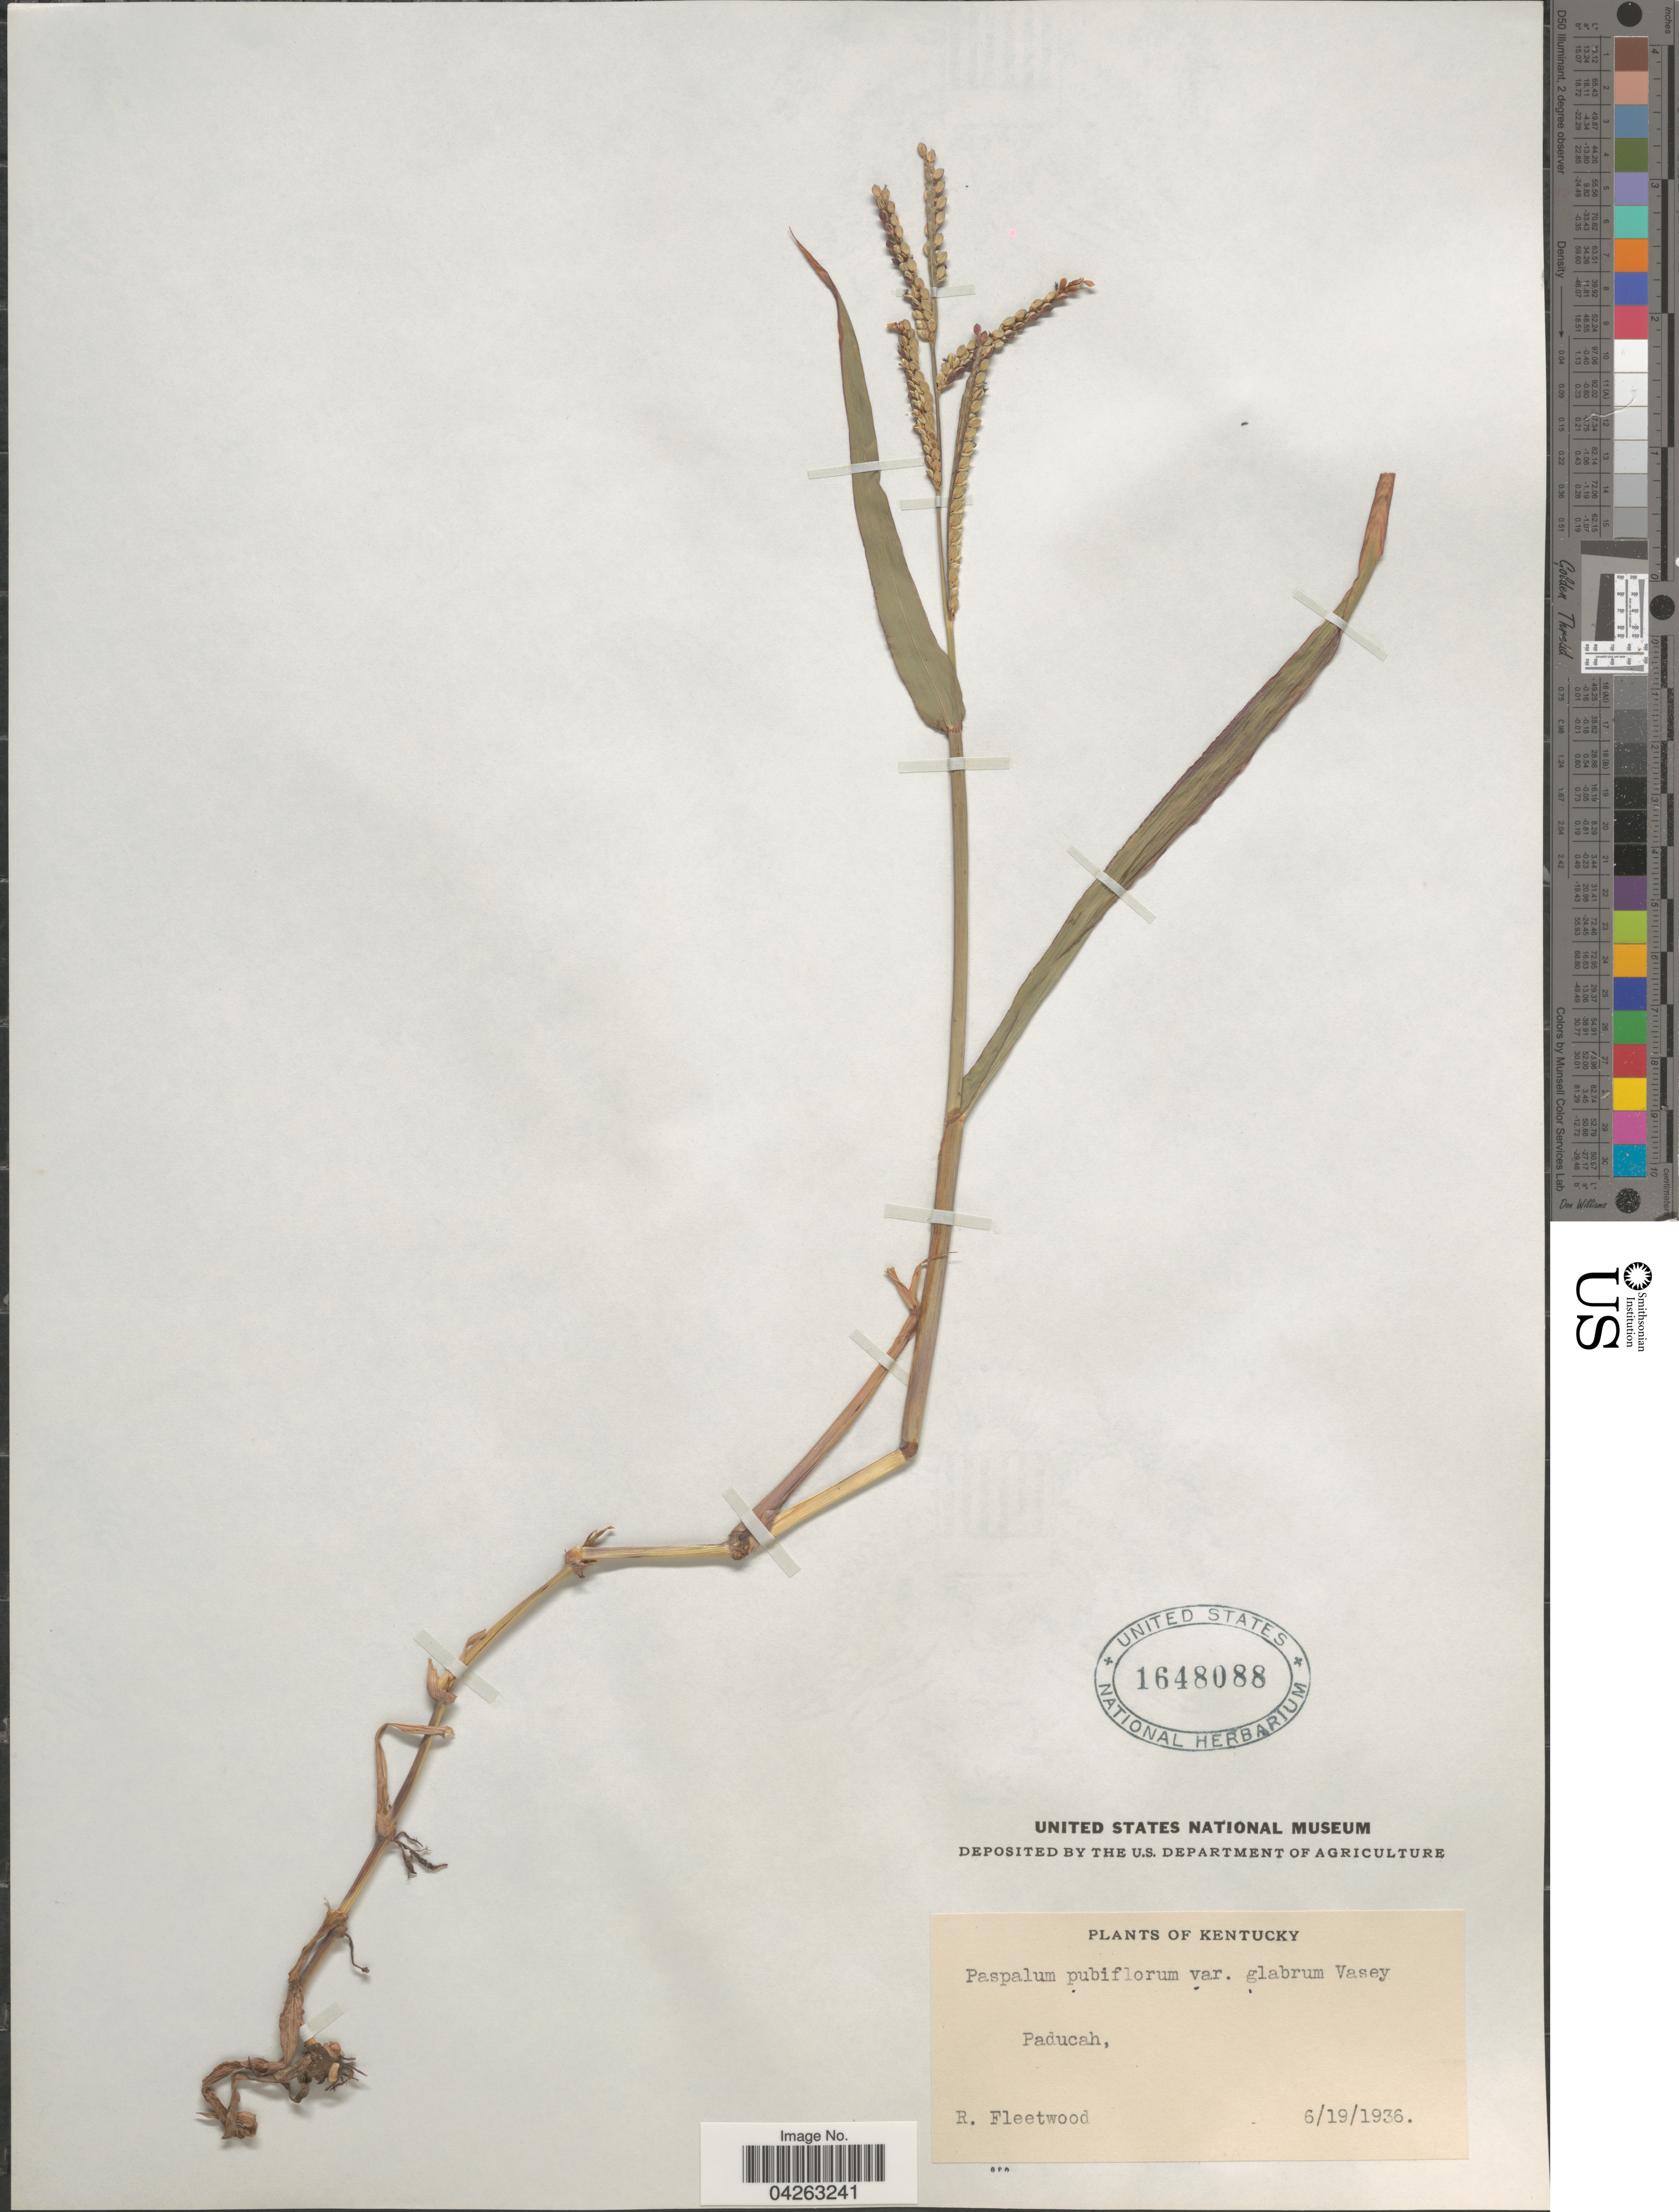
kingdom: Plantae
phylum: Tracheophyta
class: Liliopsida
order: Poales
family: Poaceae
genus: Paspalum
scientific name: Paspalum pubiflorum var. glabrum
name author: Vasey ex Scribn.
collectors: R. J. Fleetwood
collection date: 1936-06-19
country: United States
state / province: Kentucky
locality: Paducah.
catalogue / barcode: US 1648088